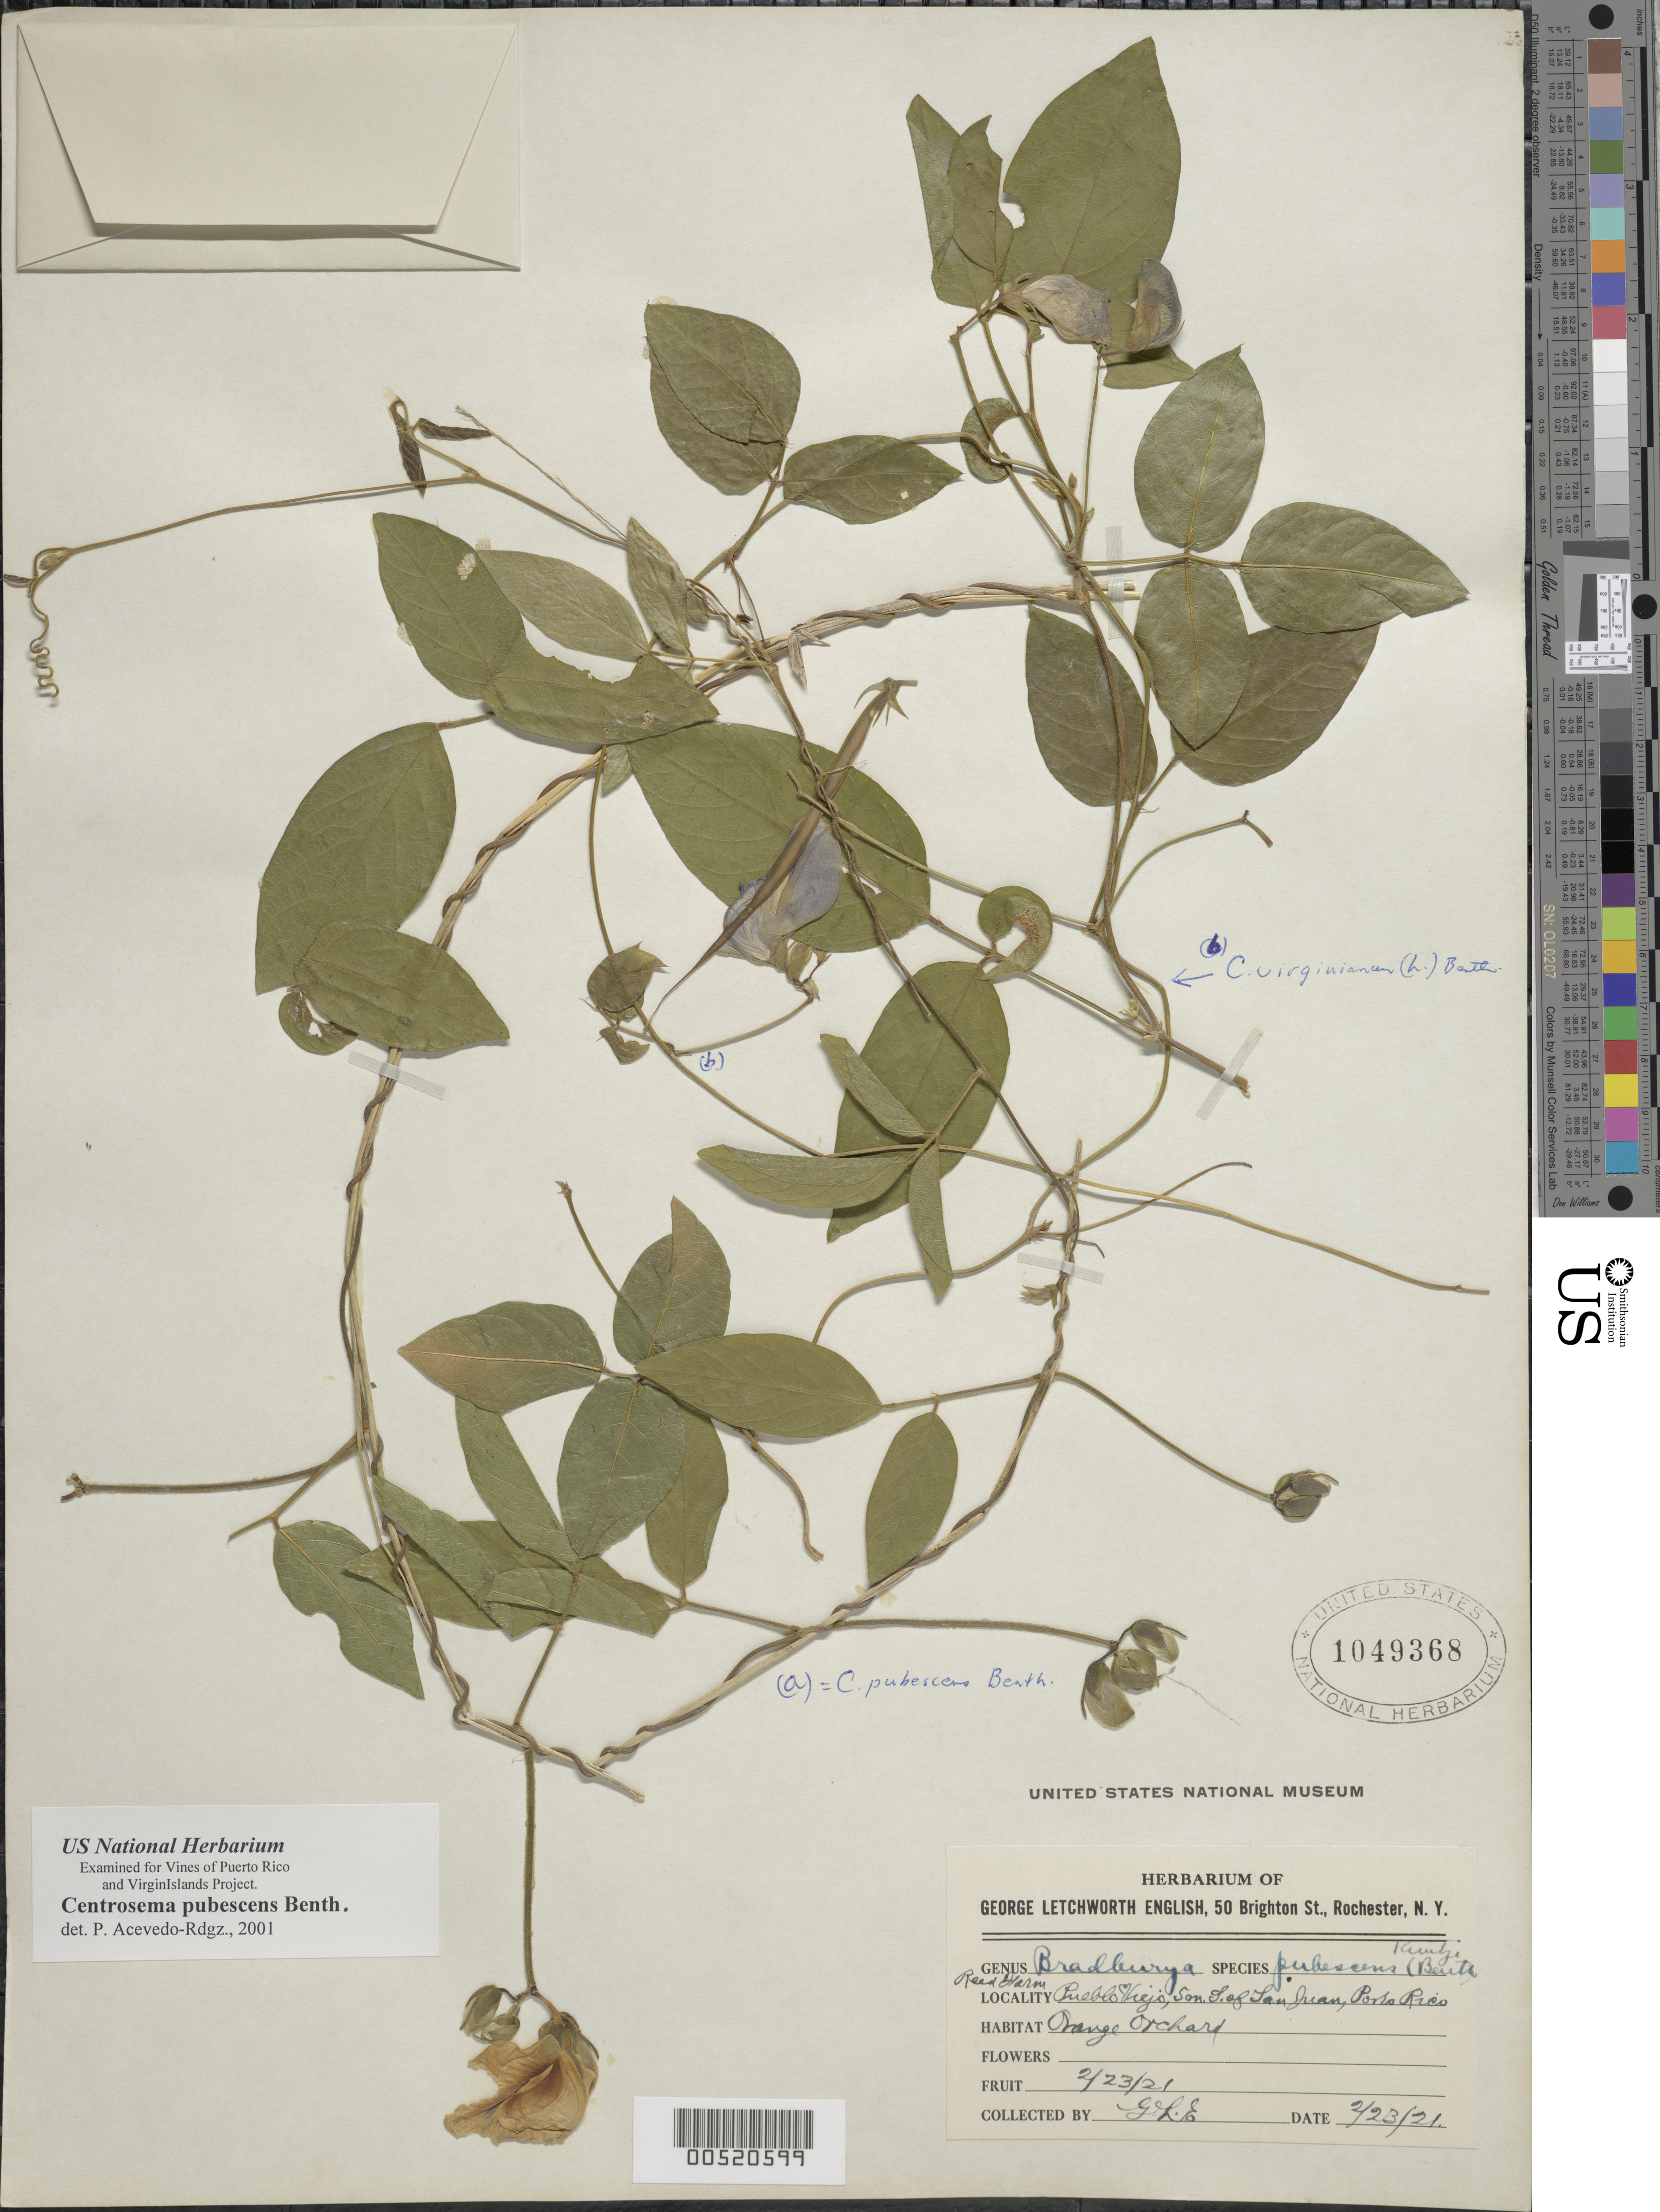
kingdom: Plantae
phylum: Tracheophyta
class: Magnoliopsida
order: Fabales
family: Fabaceae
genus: Centrosema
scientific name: Centrosema pubescens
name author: Benth.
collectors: G. English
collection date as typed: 23 Feb 1921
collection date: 1921-02-23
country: Puerto Rico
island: Greater Antilles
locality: Pueblo Viejo, 5 mi. S of San Juan. Orange orchard.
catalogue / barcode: US 1049368